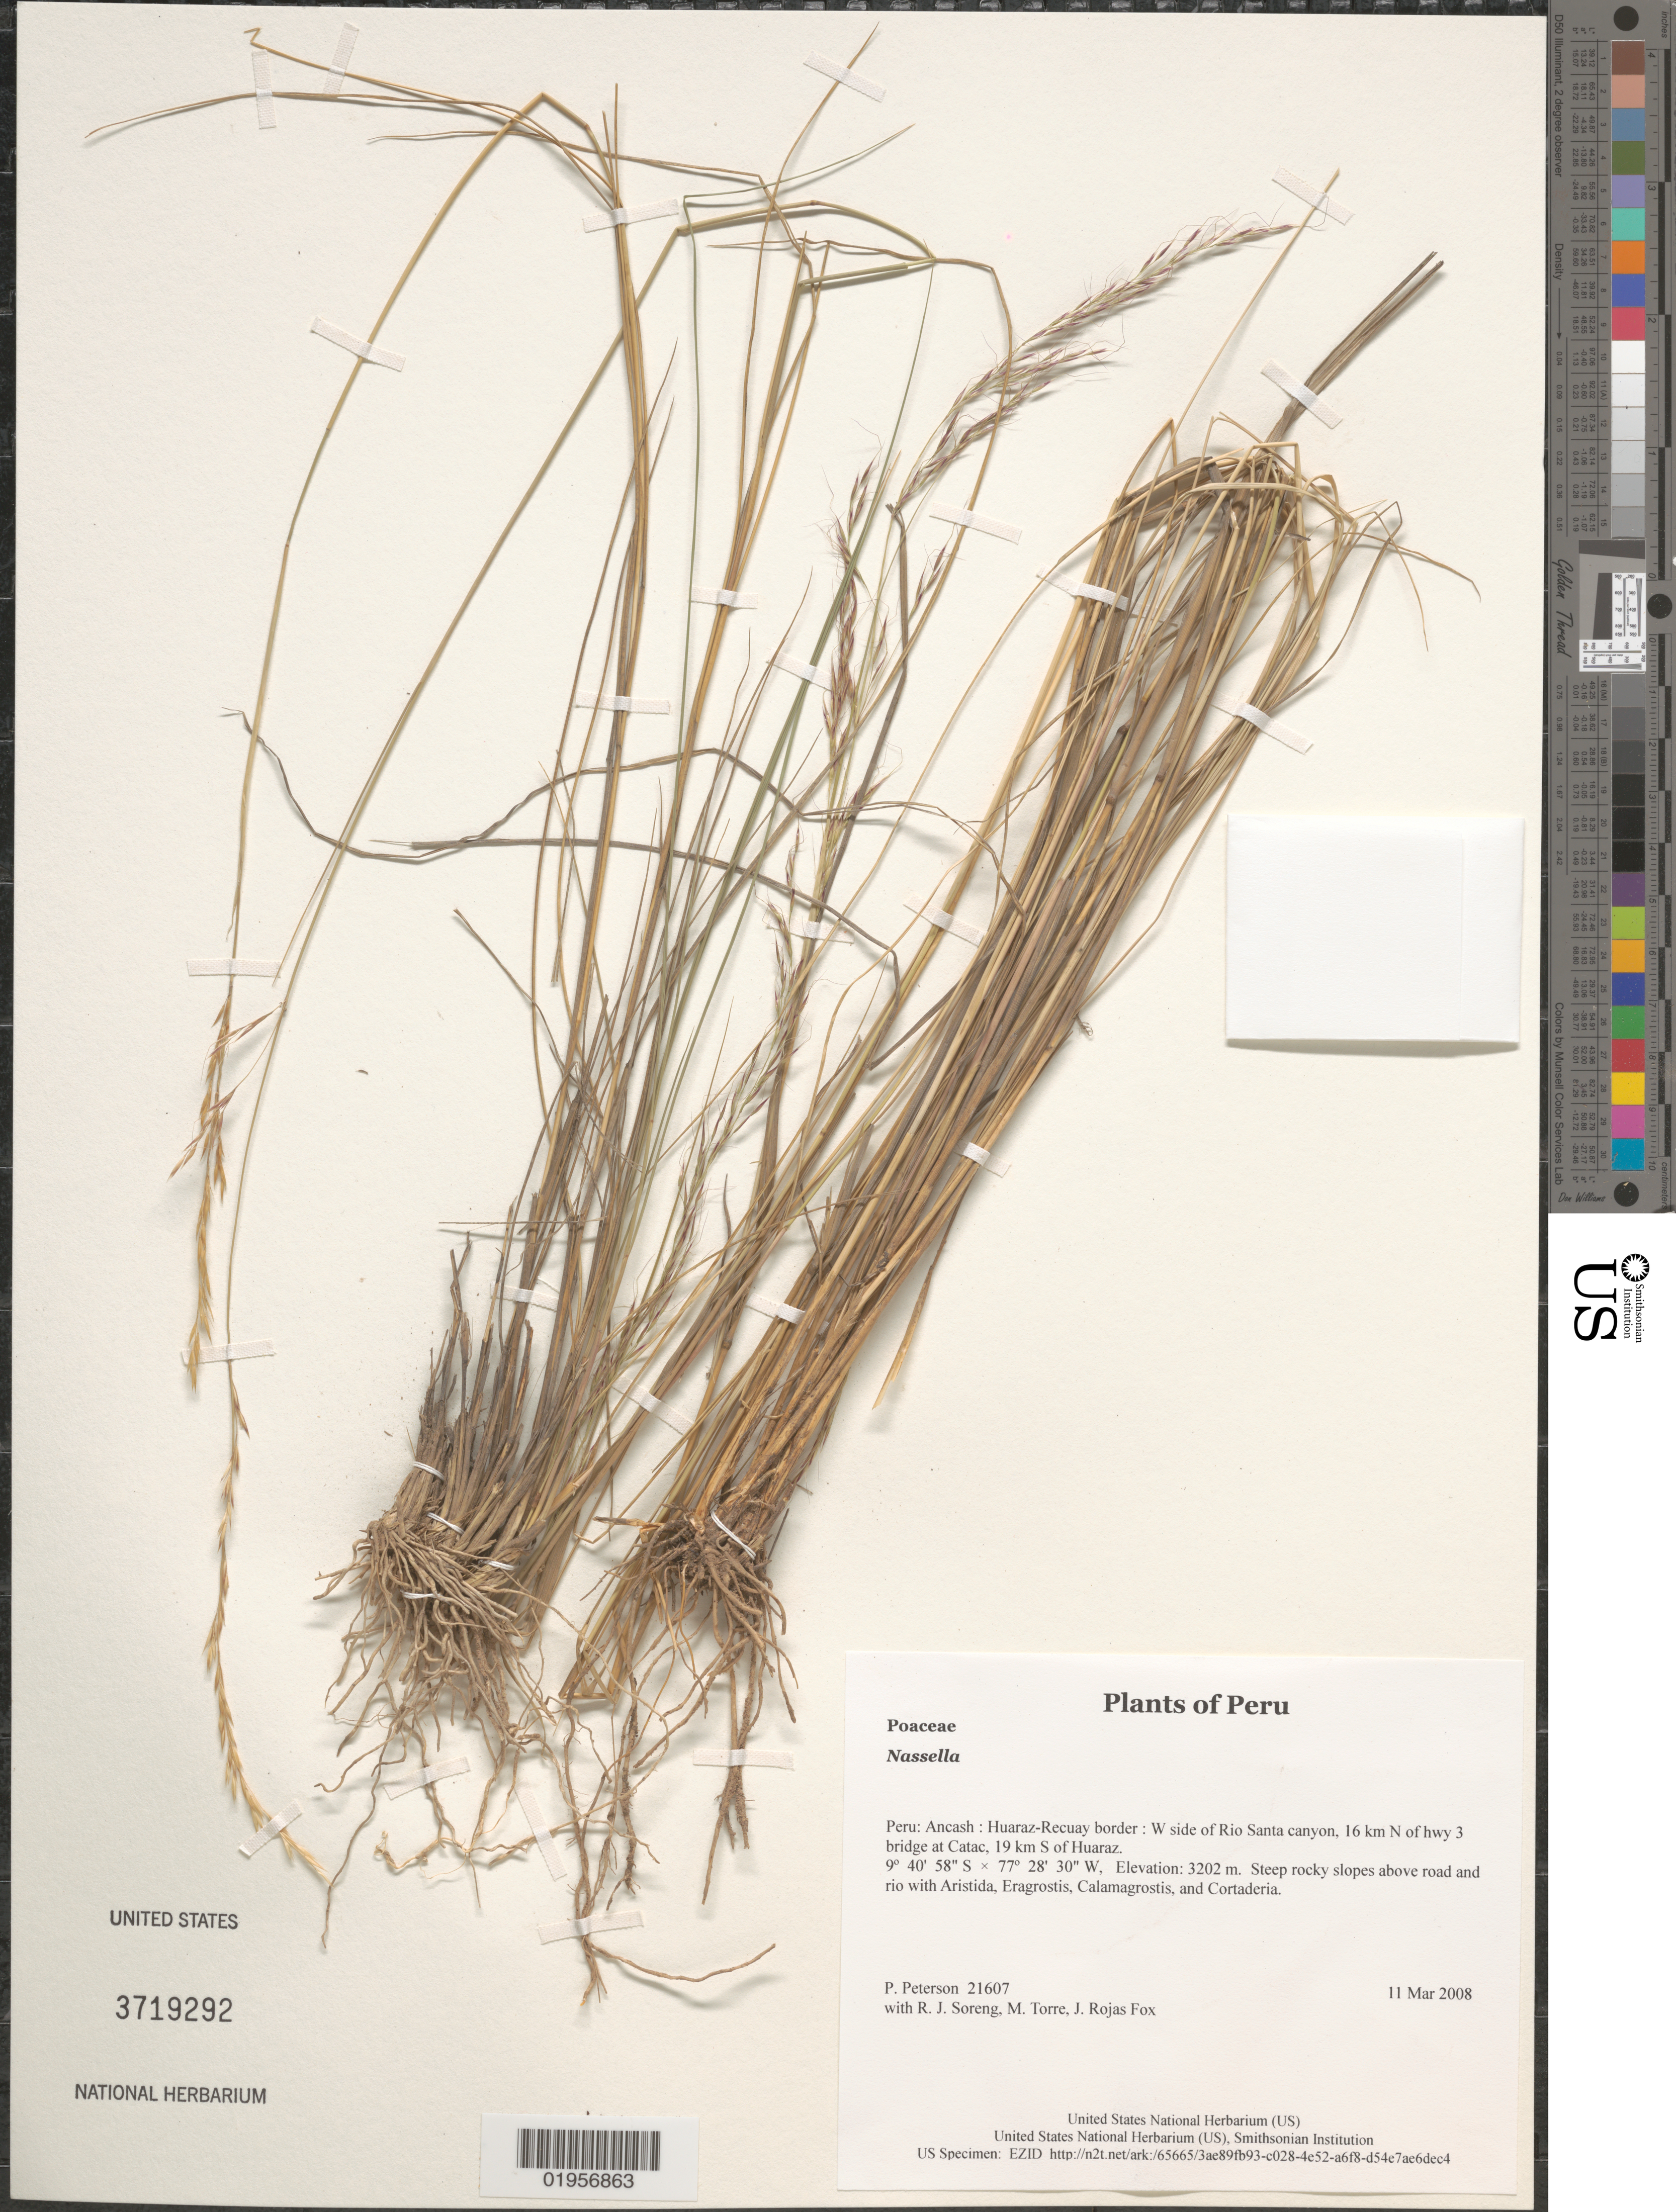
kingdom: Plantae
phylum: Tracheophyta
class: Liliopsida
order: Poales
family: Poaceae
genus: Nassella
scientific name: Nassella sp.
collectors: P. M. Peterson, R. J. Soreng, M. Torre & J. Rojas Fox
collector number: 21607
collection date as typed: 11 Mar 2008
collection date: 2008-03-11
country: Peru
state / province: Ancash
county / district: Huaraz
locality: W side of Rio Santa canyon, 16 km N of hwy 3 bridge at Catac, 19 km S of Huaraz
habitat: Steep rocky slopes above road and rio with Aristida, Eragrostis, Calamagrostis, and Cortaderia.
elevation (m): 3202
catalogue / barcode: US 3719292